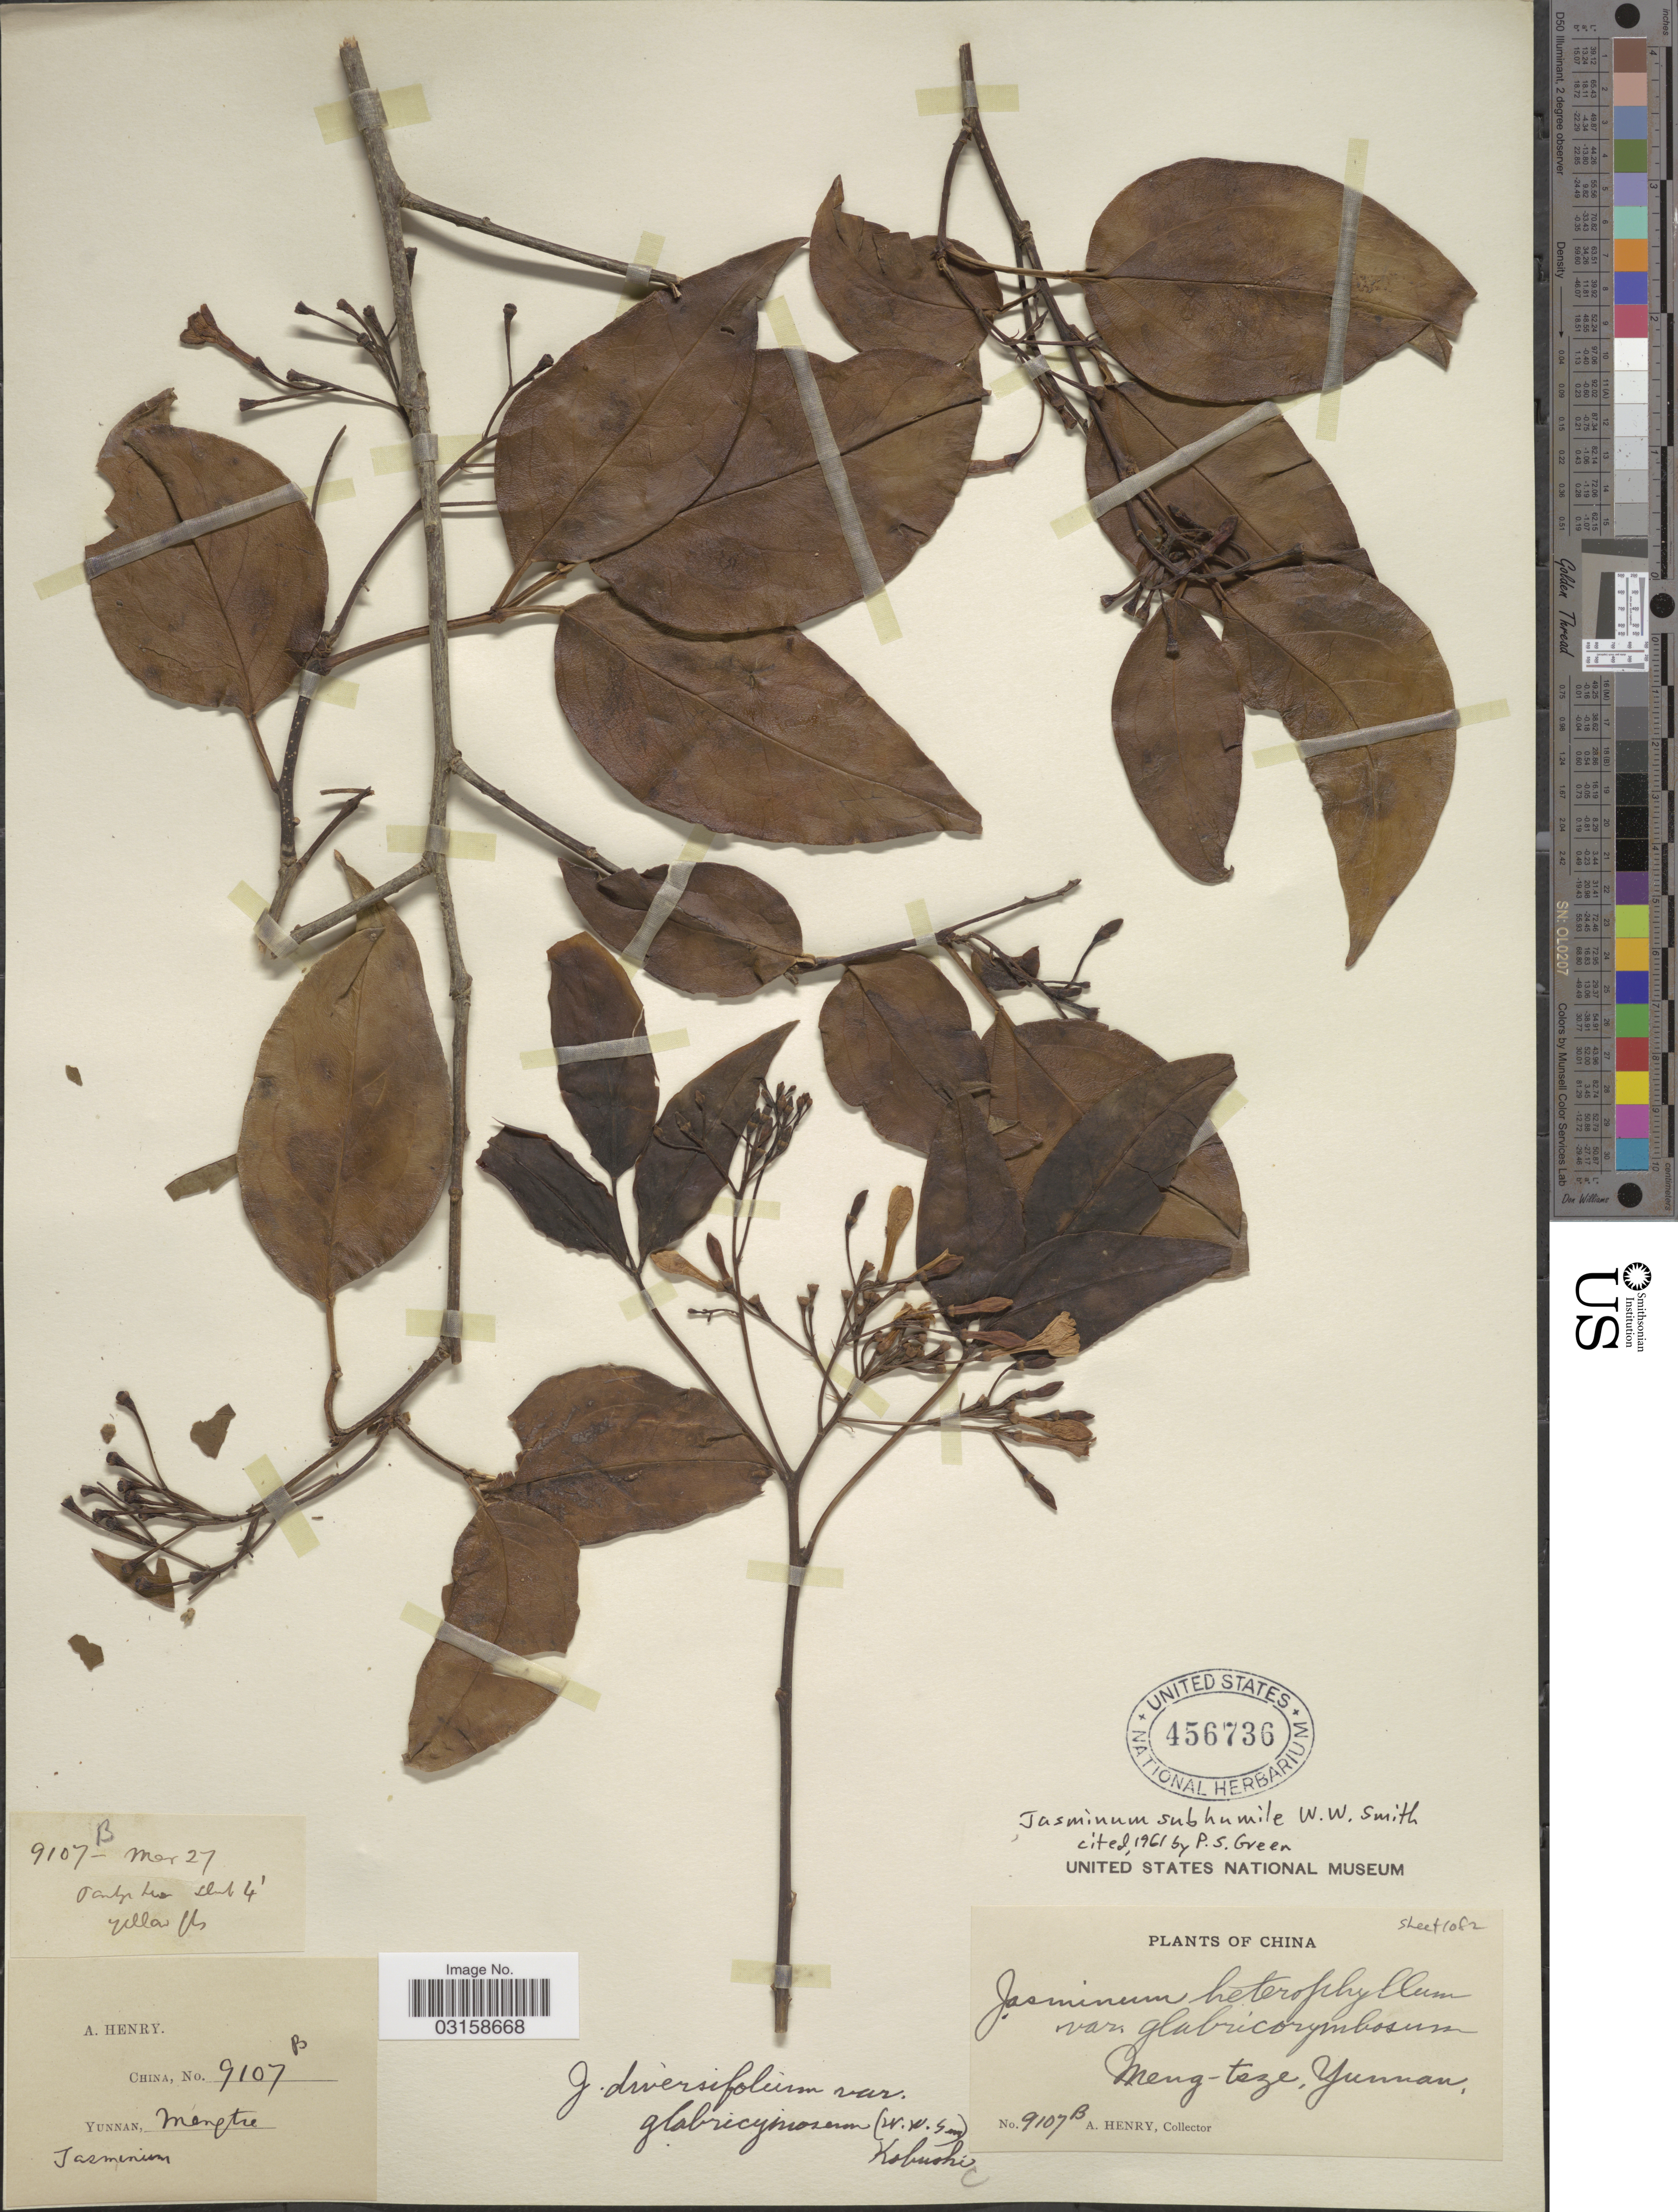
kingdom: Plantae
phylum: Tracheophyta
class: Magnoliopsida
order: Lamiales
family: Oleaceae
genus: Jasminum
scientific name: Jasminum subhumile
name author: W.W. Sm.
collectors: A. Henry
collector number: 9107 B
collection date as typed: Transcribed d/m/y: /3/27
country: China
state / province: Yunnan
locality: Meng-tsze. Pantze Luo.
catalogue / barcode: US 456736